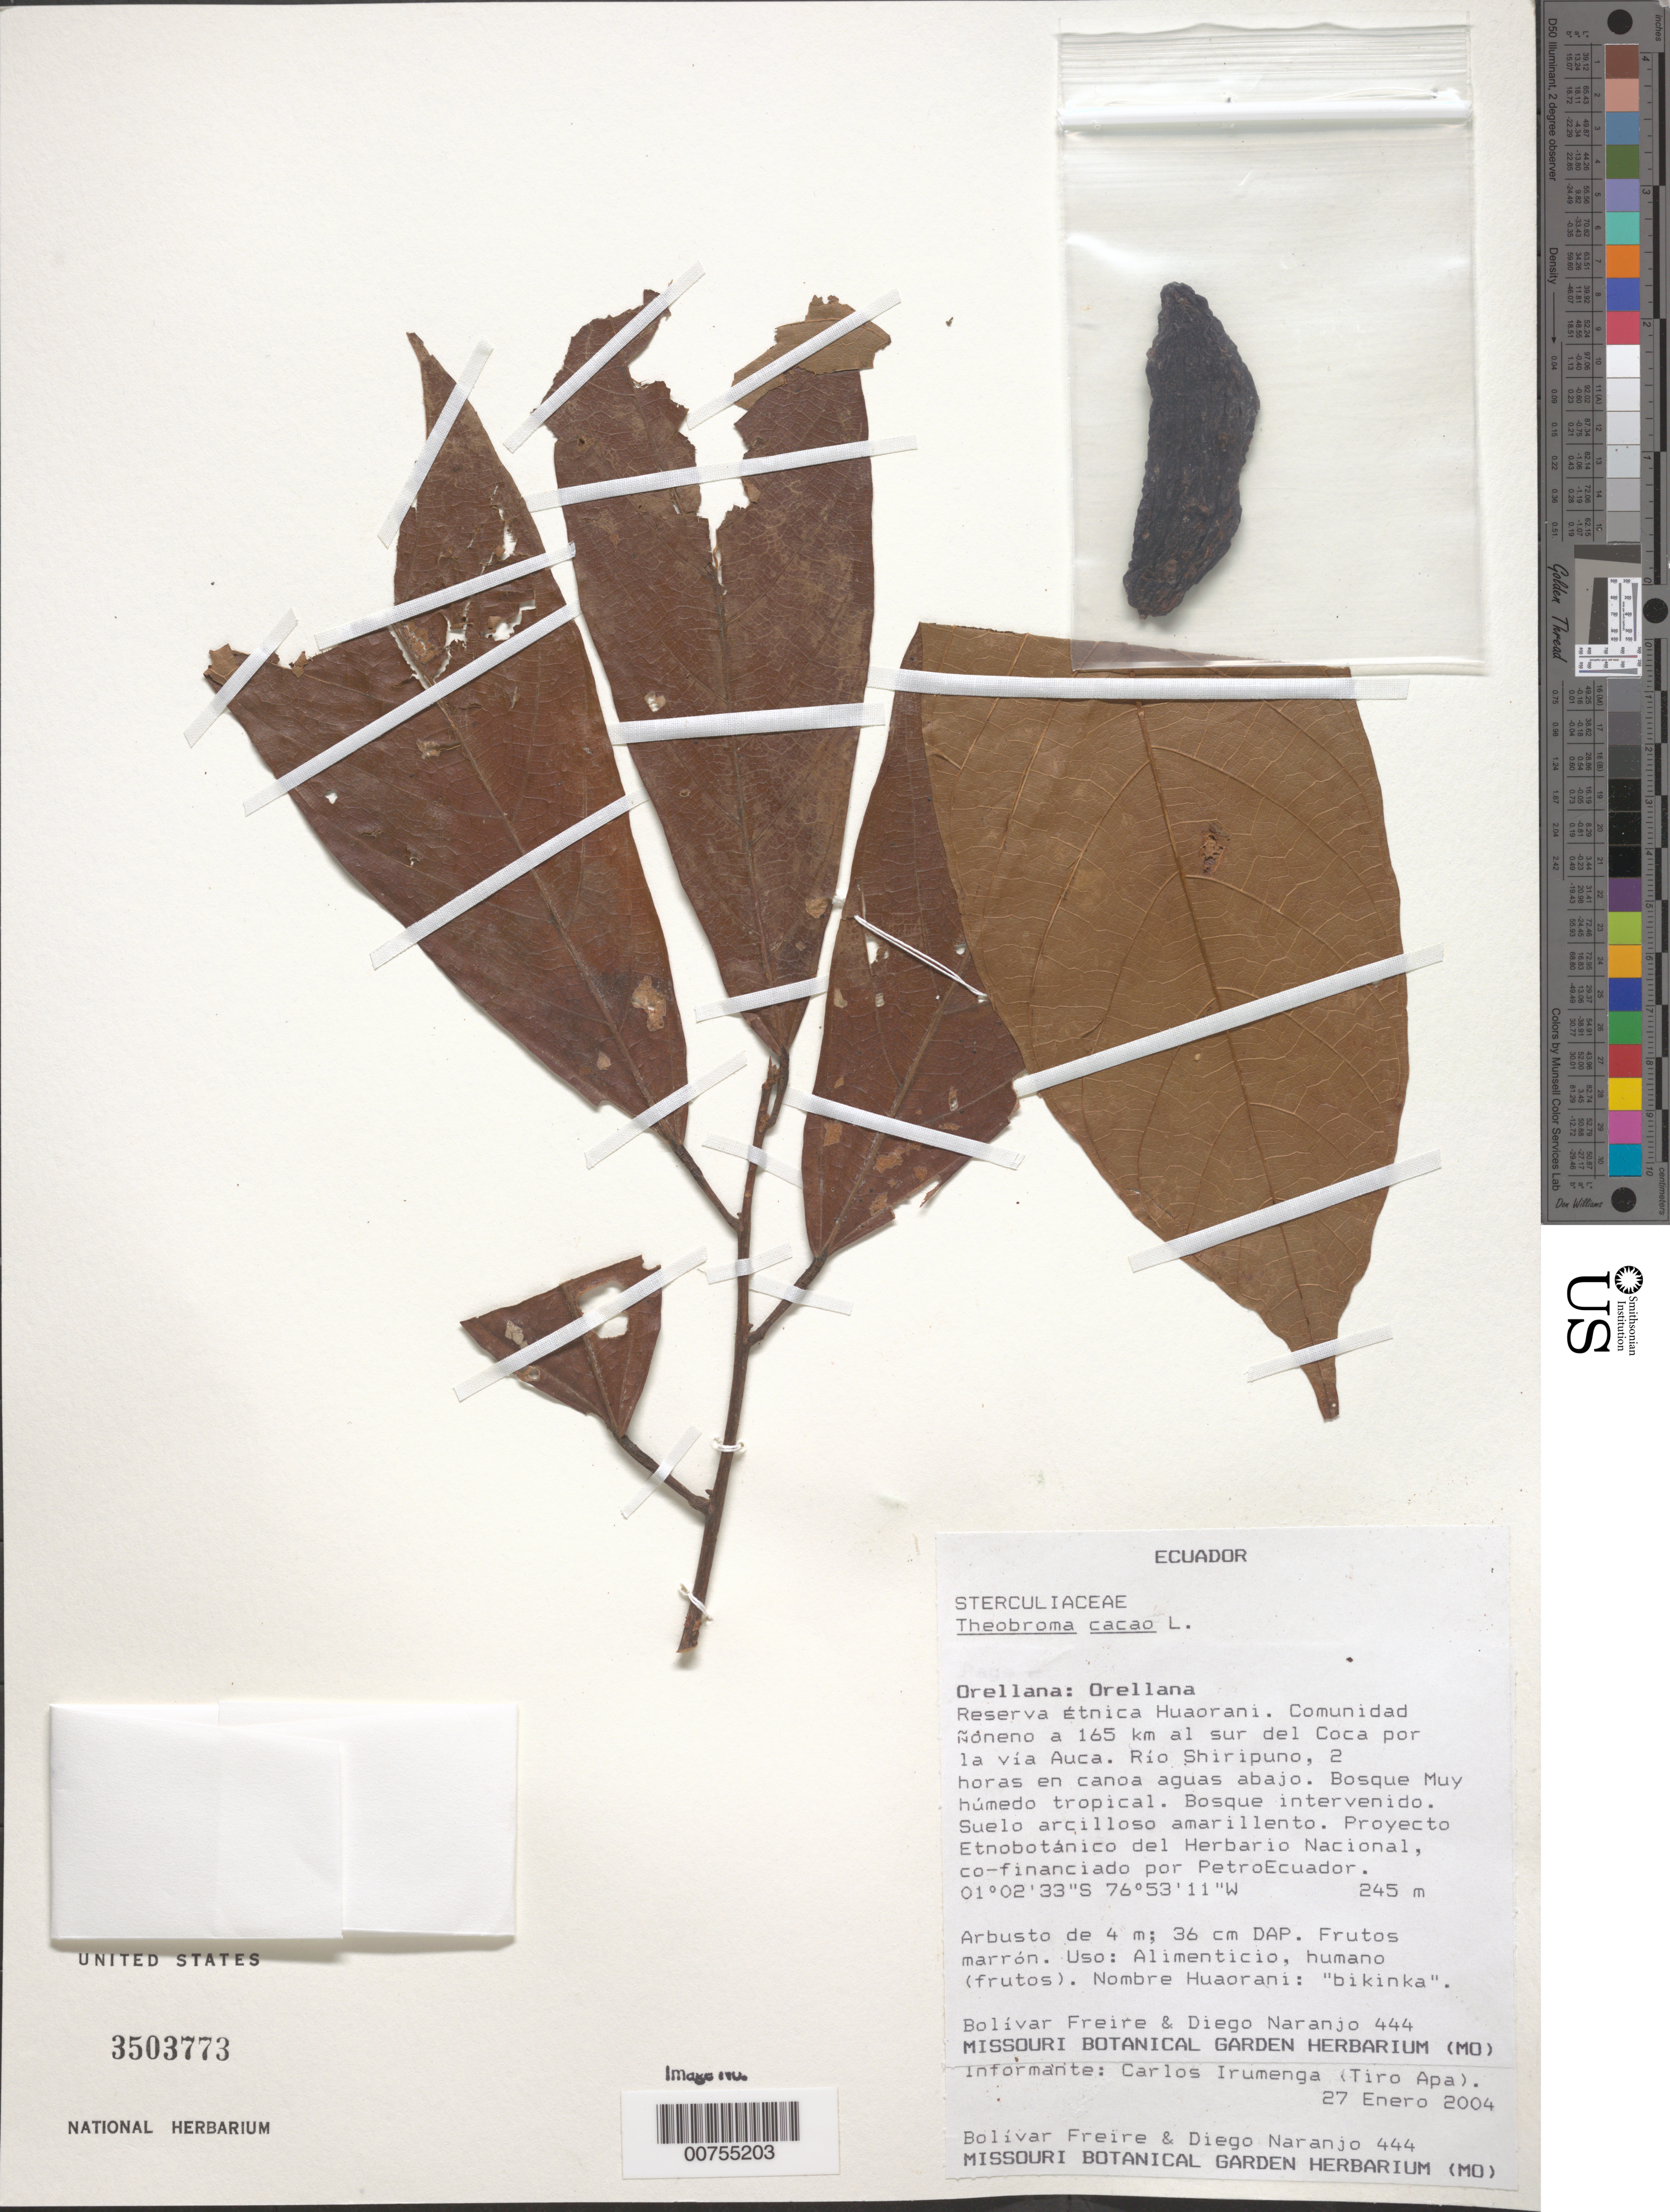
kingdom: Plantae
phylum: Tracheophyta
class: Magnoliopsida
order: Malvales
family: Malvaceae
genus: Theobroma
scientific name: Theobroma cacao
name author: L.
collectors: B. Freire & D. Naranjo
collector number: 444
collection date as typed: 27 Jan 2004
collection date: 2004-01-27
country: Ecuador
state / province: Napo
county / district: Orellana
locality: Orellana, Reserva Étnica Huaorani. Comunidad Ñoneno a 165 km al sur del Coca por la vía Auca. Río shiripuno, 2 horas en canoa aguas abajo.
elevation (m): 245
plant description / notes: Common name: bikinka; Common name language: Huaorani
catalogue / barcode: US 3503773